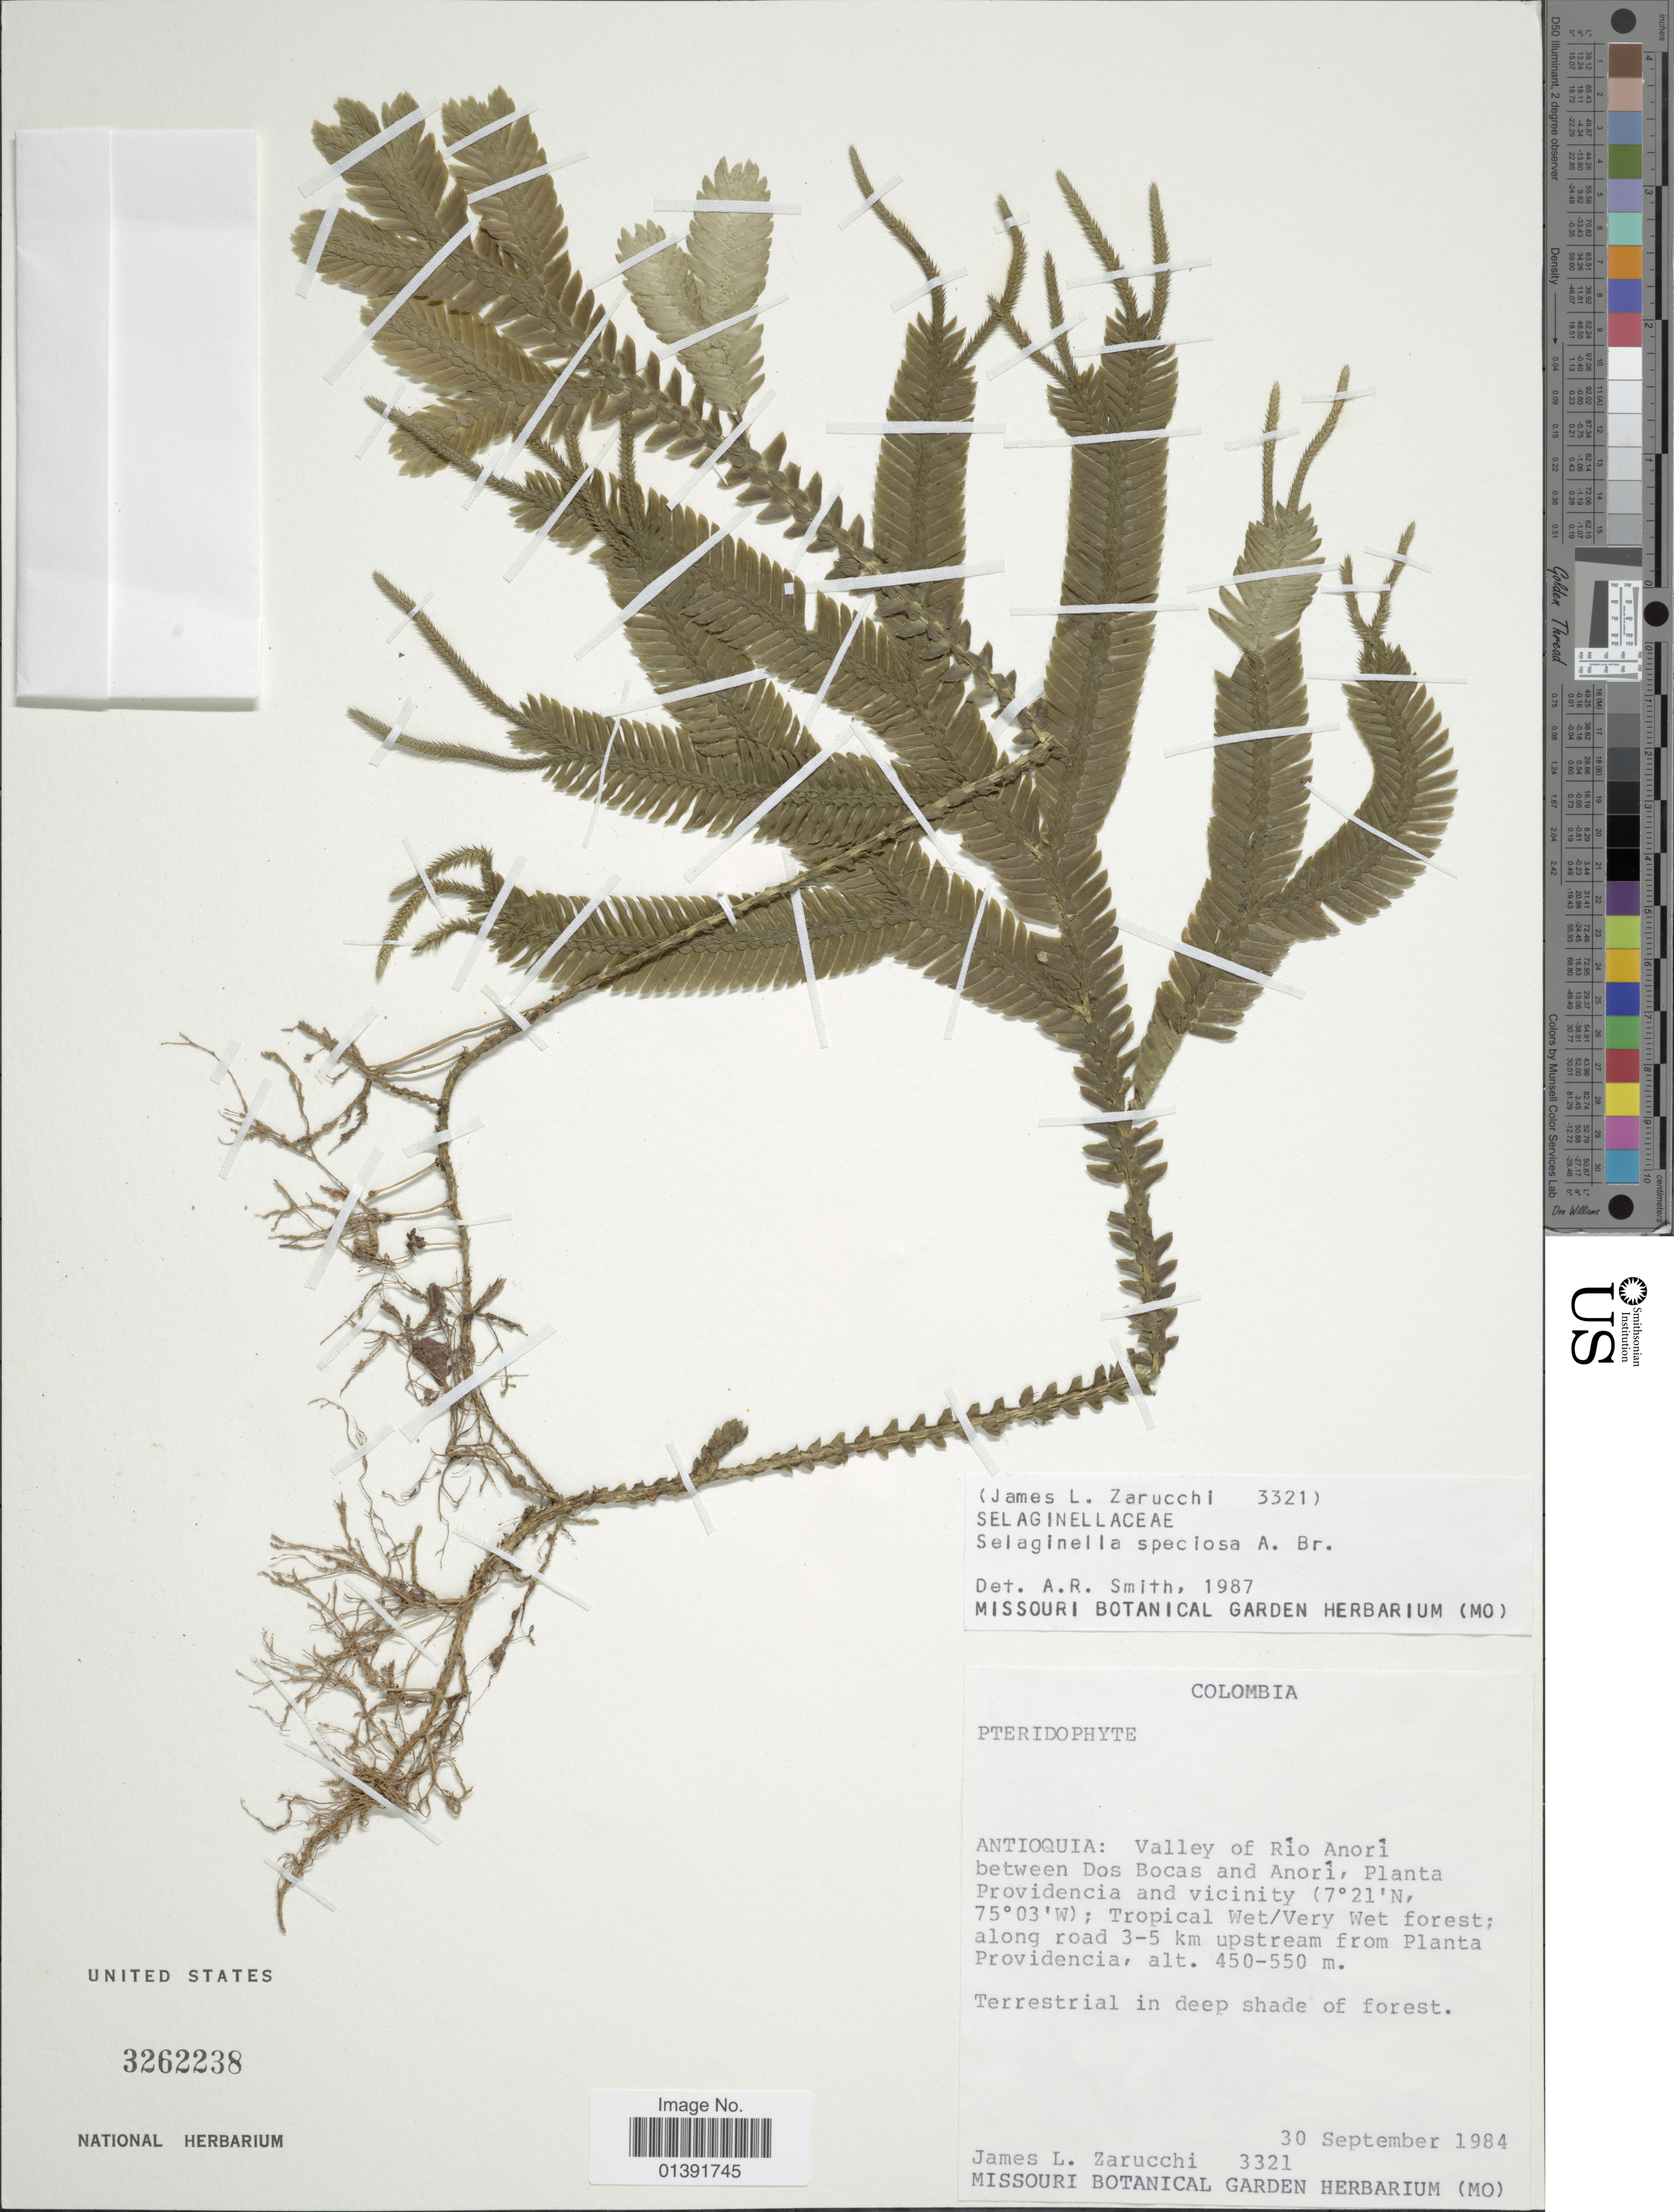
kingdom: Plantae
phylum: Tracheophyta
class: Lycopodiopsida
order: Selaginellales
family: Selaginellaceae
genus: Selaginella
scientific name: Selaginella speciosa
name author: A. Braun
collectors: J. L. Zarucchi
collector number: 3321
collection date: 1984-09-30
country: Colombia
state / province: Antioquia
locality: Valley of Rio Anori between Dos Bocas and Anori, Planta Provicencia and vicinity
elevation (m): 450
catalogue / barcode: US 3262238